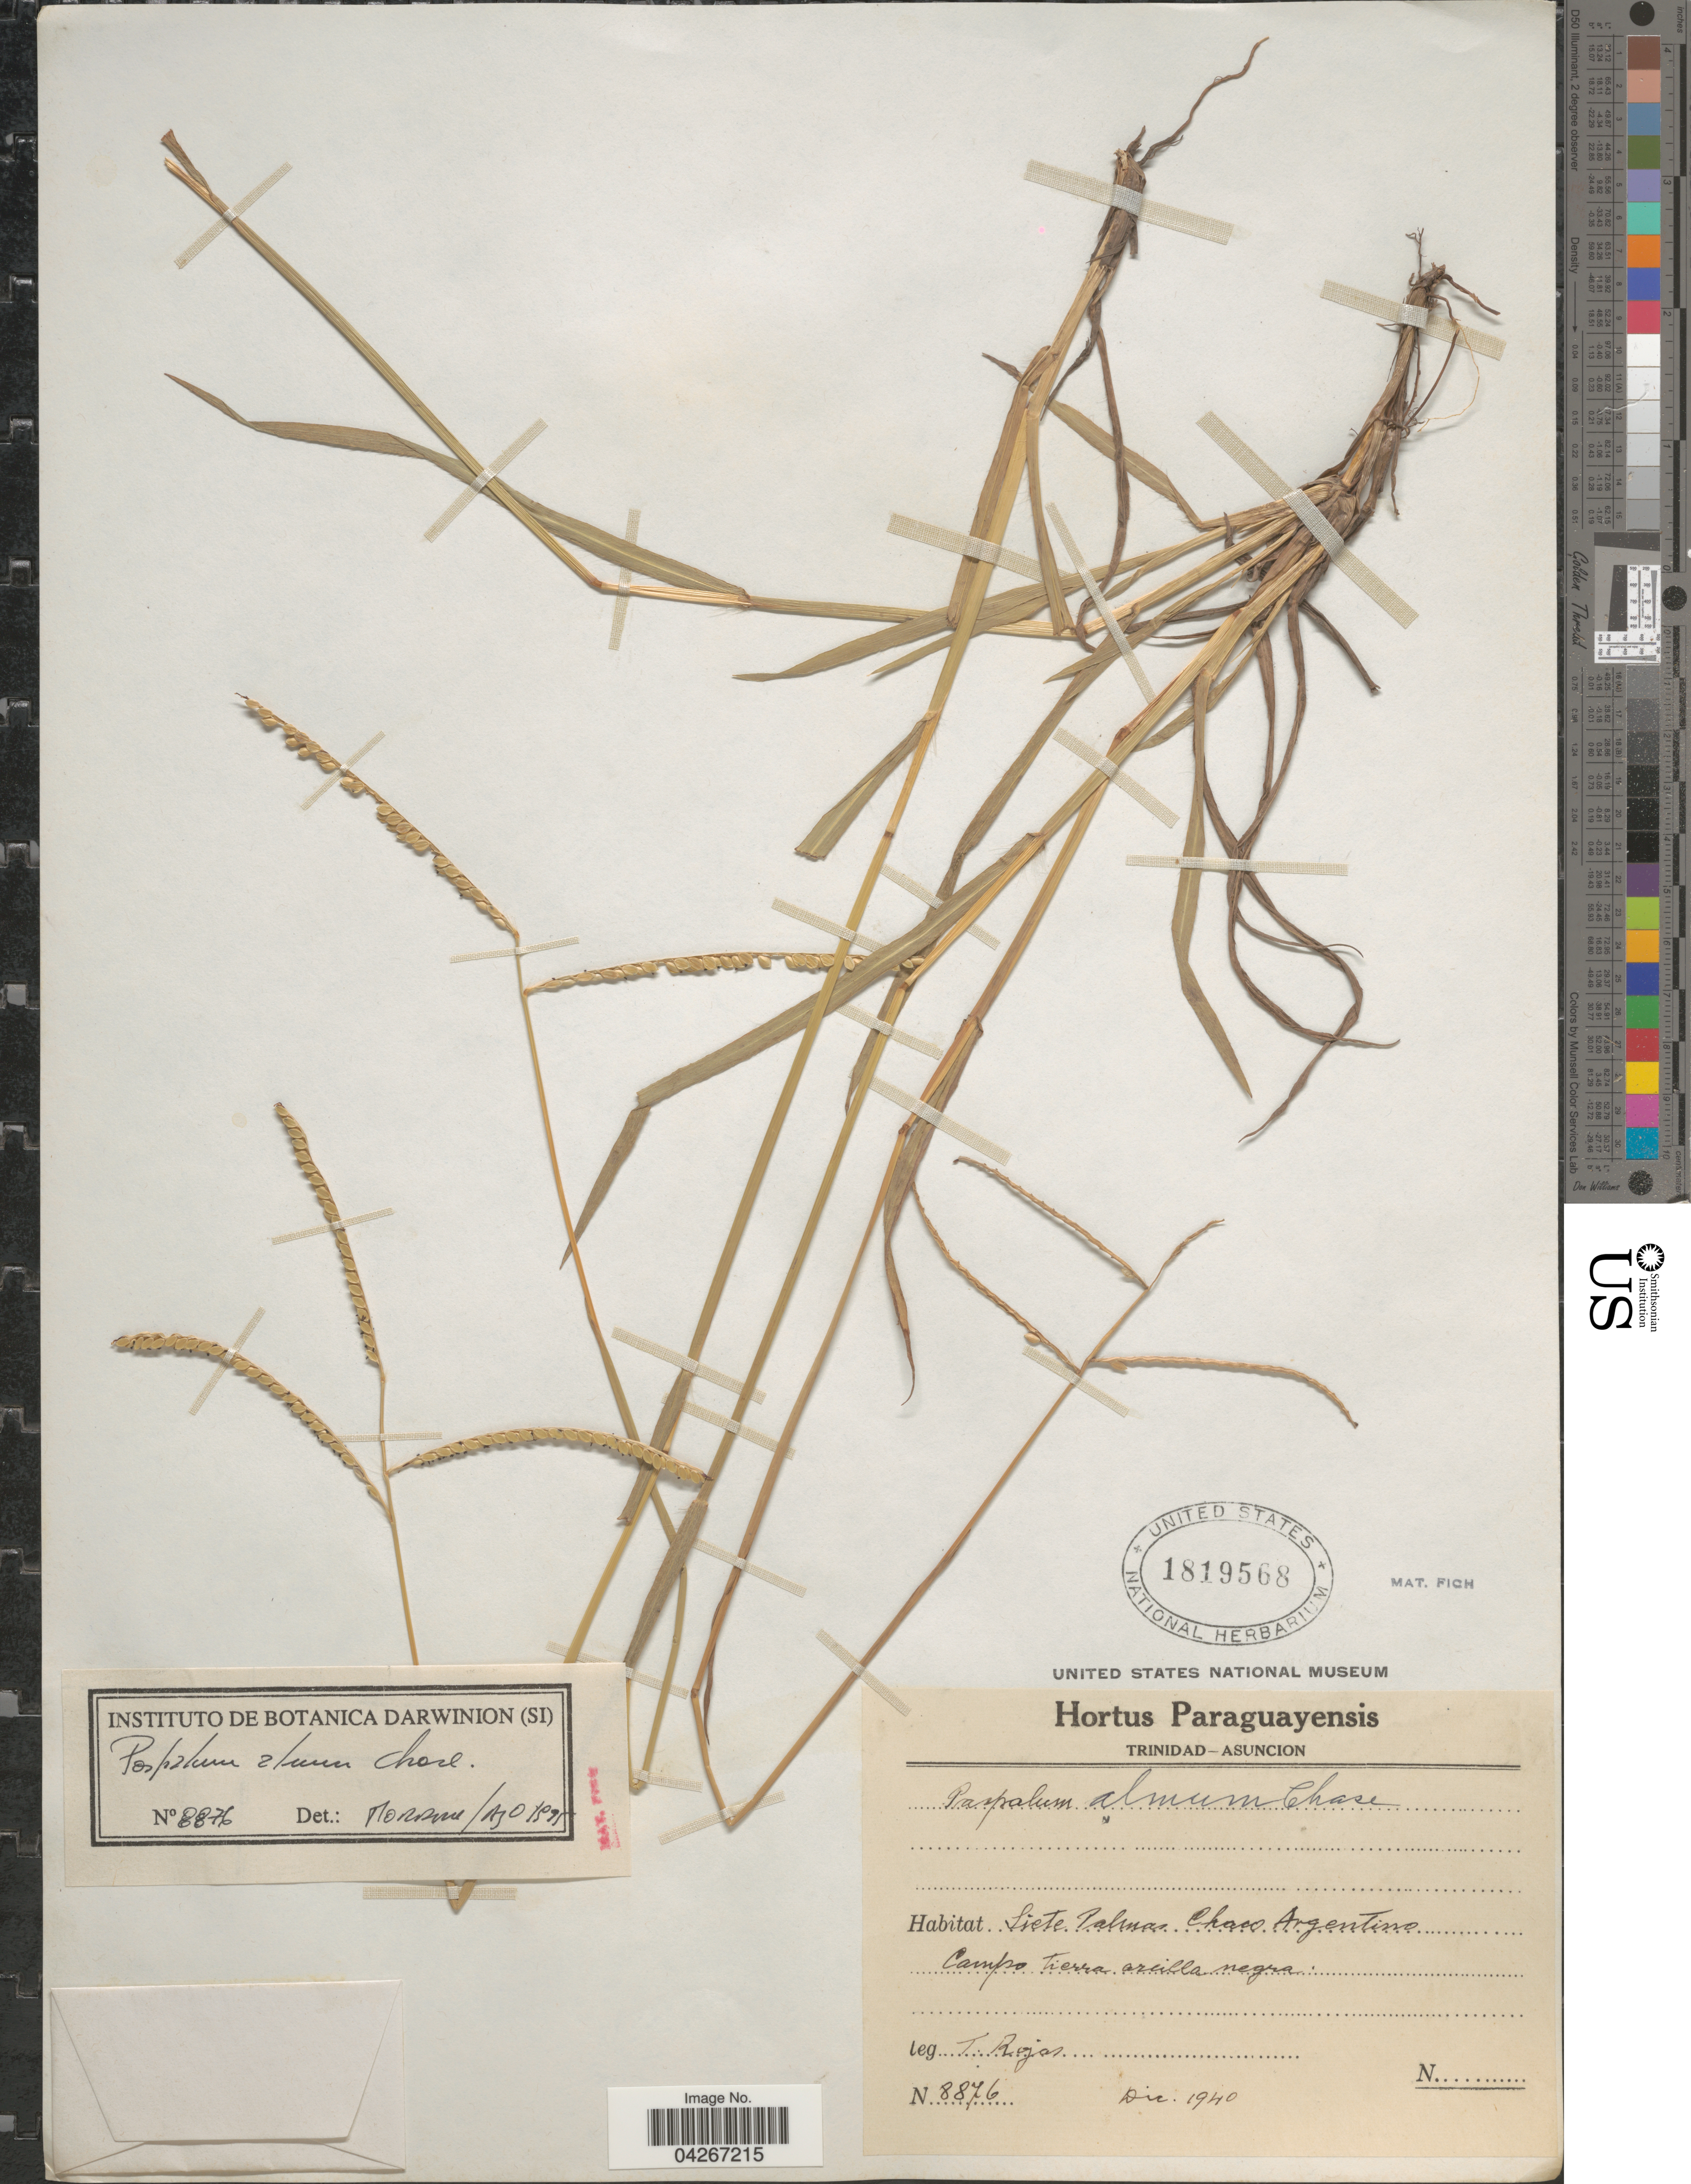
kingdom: Plantae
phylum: Tracheophyta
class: Liliopsida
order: Poales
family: Poaceae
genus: Paspalum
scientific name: Paspalum almum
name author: Chase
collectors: T. Rojas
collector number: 876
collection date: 1940-12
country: Argentina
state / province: Chaco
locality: Siete Palmas Chaco Argentino. Campo Tierra arcilla negra.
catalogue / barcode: US 1819568